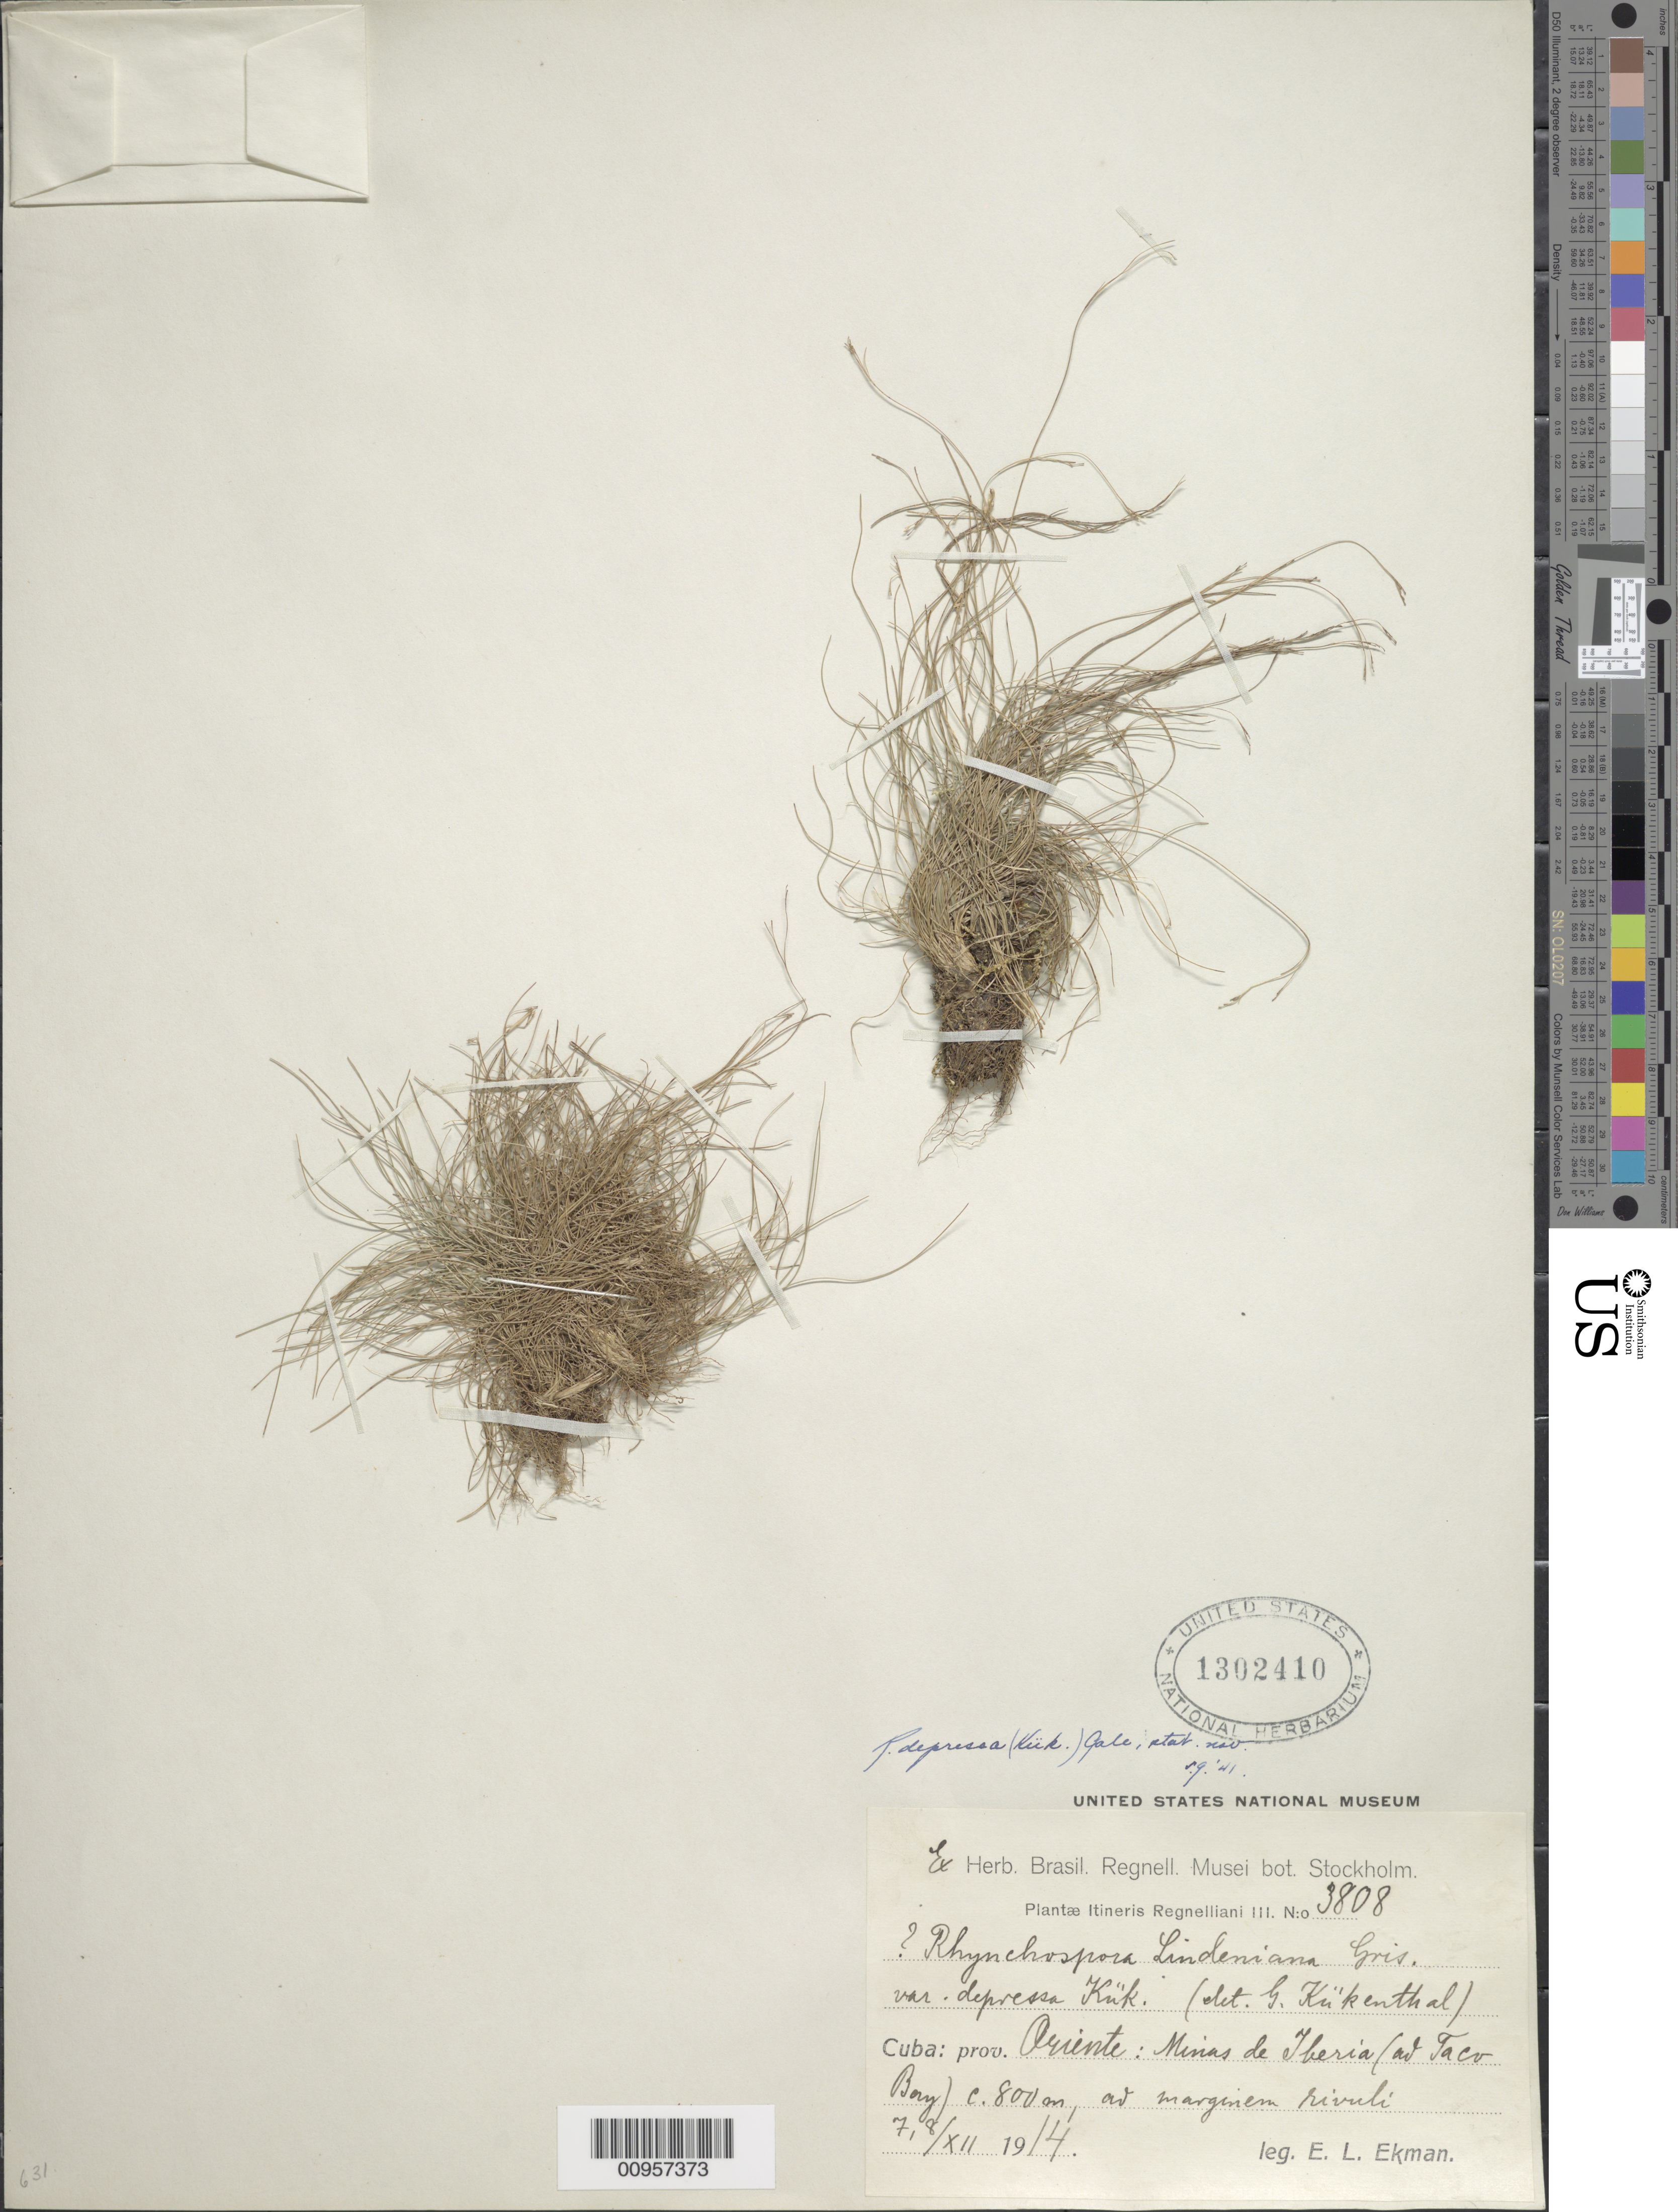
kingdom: Plantae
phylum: Tracheophyta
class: Liliopsida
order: Poales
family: Cyperaceae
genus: Rhynchospora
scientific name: Rhynchospora depressa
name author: (Kük.) Gale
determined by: Gale, S.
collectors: E. L. Ekman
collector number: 3808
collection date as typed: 07 Dec 1914 to 08 Dec 1914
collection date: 1914-12-07/1914-12-08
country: Cuba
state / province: Oriente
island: Cuba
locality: Minas de Iberia (at Taco Bay)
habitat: Ad marginem rivuli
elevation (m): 800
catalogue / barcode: US 1302410